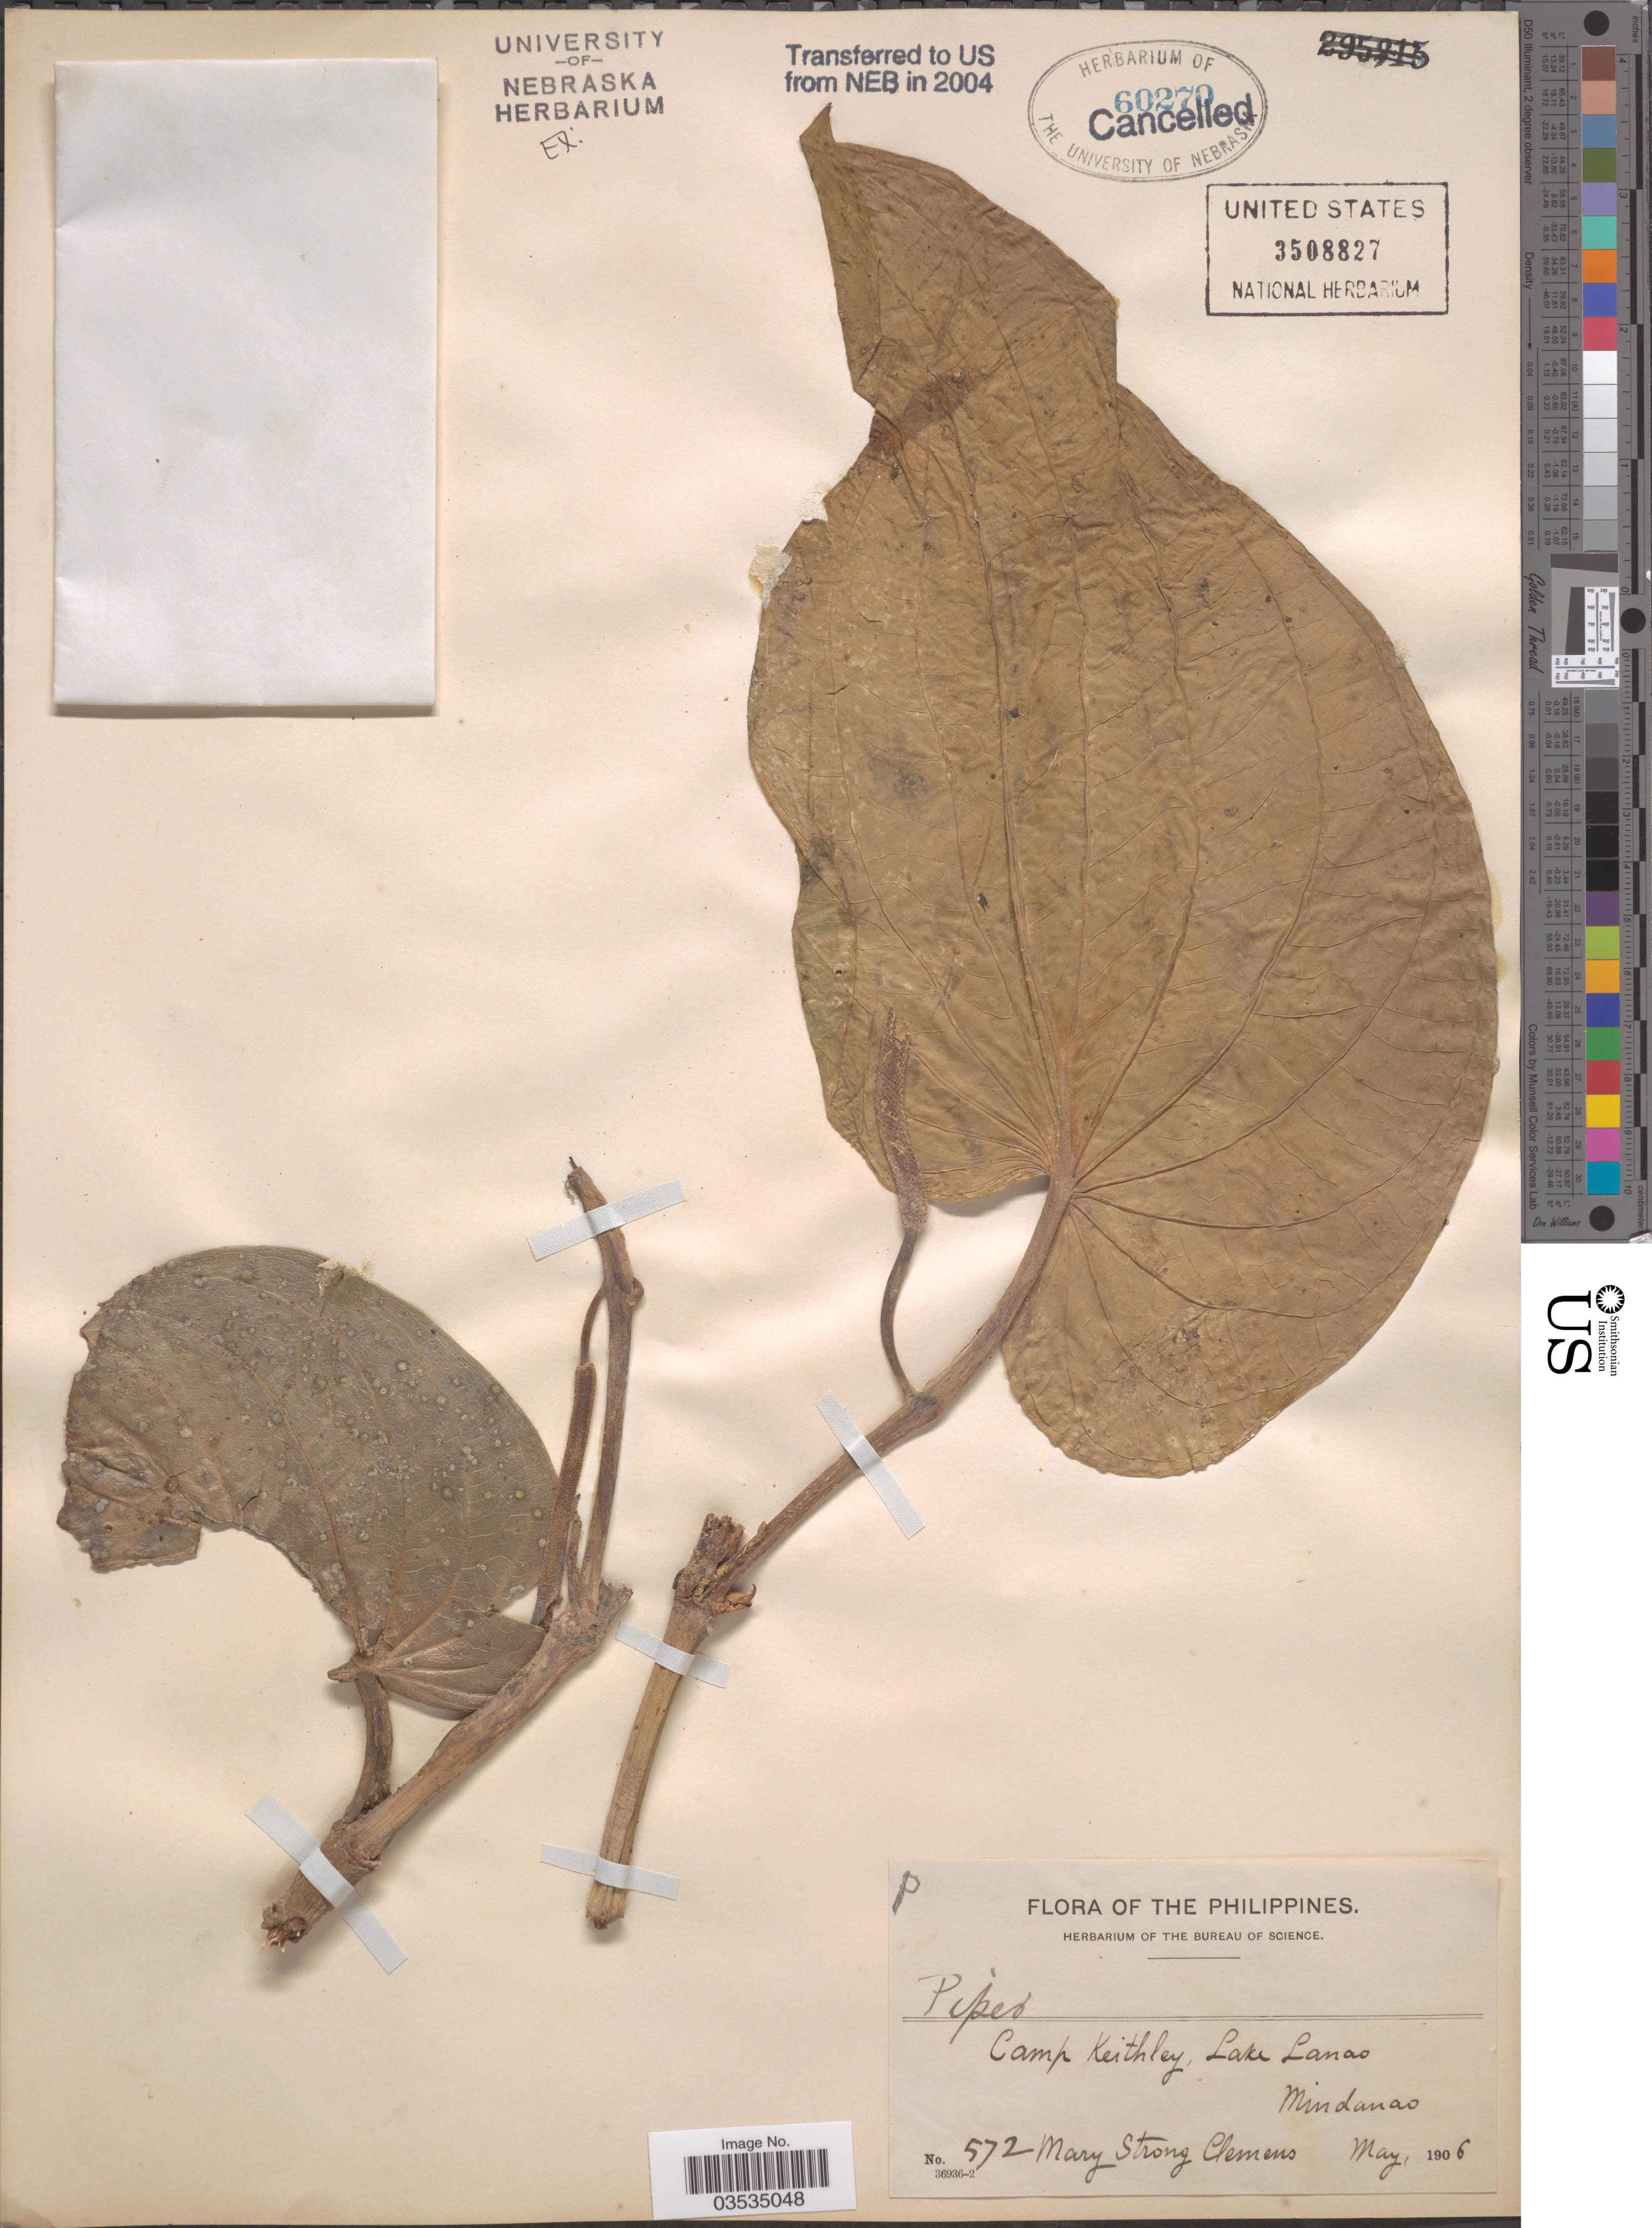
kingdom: Plantae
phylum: Tracheophyta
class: Magnoliopsida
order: Piperales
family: Piperaceae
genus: Piper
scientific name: Piper sp.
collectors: M. S. Clemens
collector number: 572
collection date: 1906-05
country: Philippines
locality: Camp Keithely, Lake Lanao, Mindanao.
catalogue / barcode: US 3508827